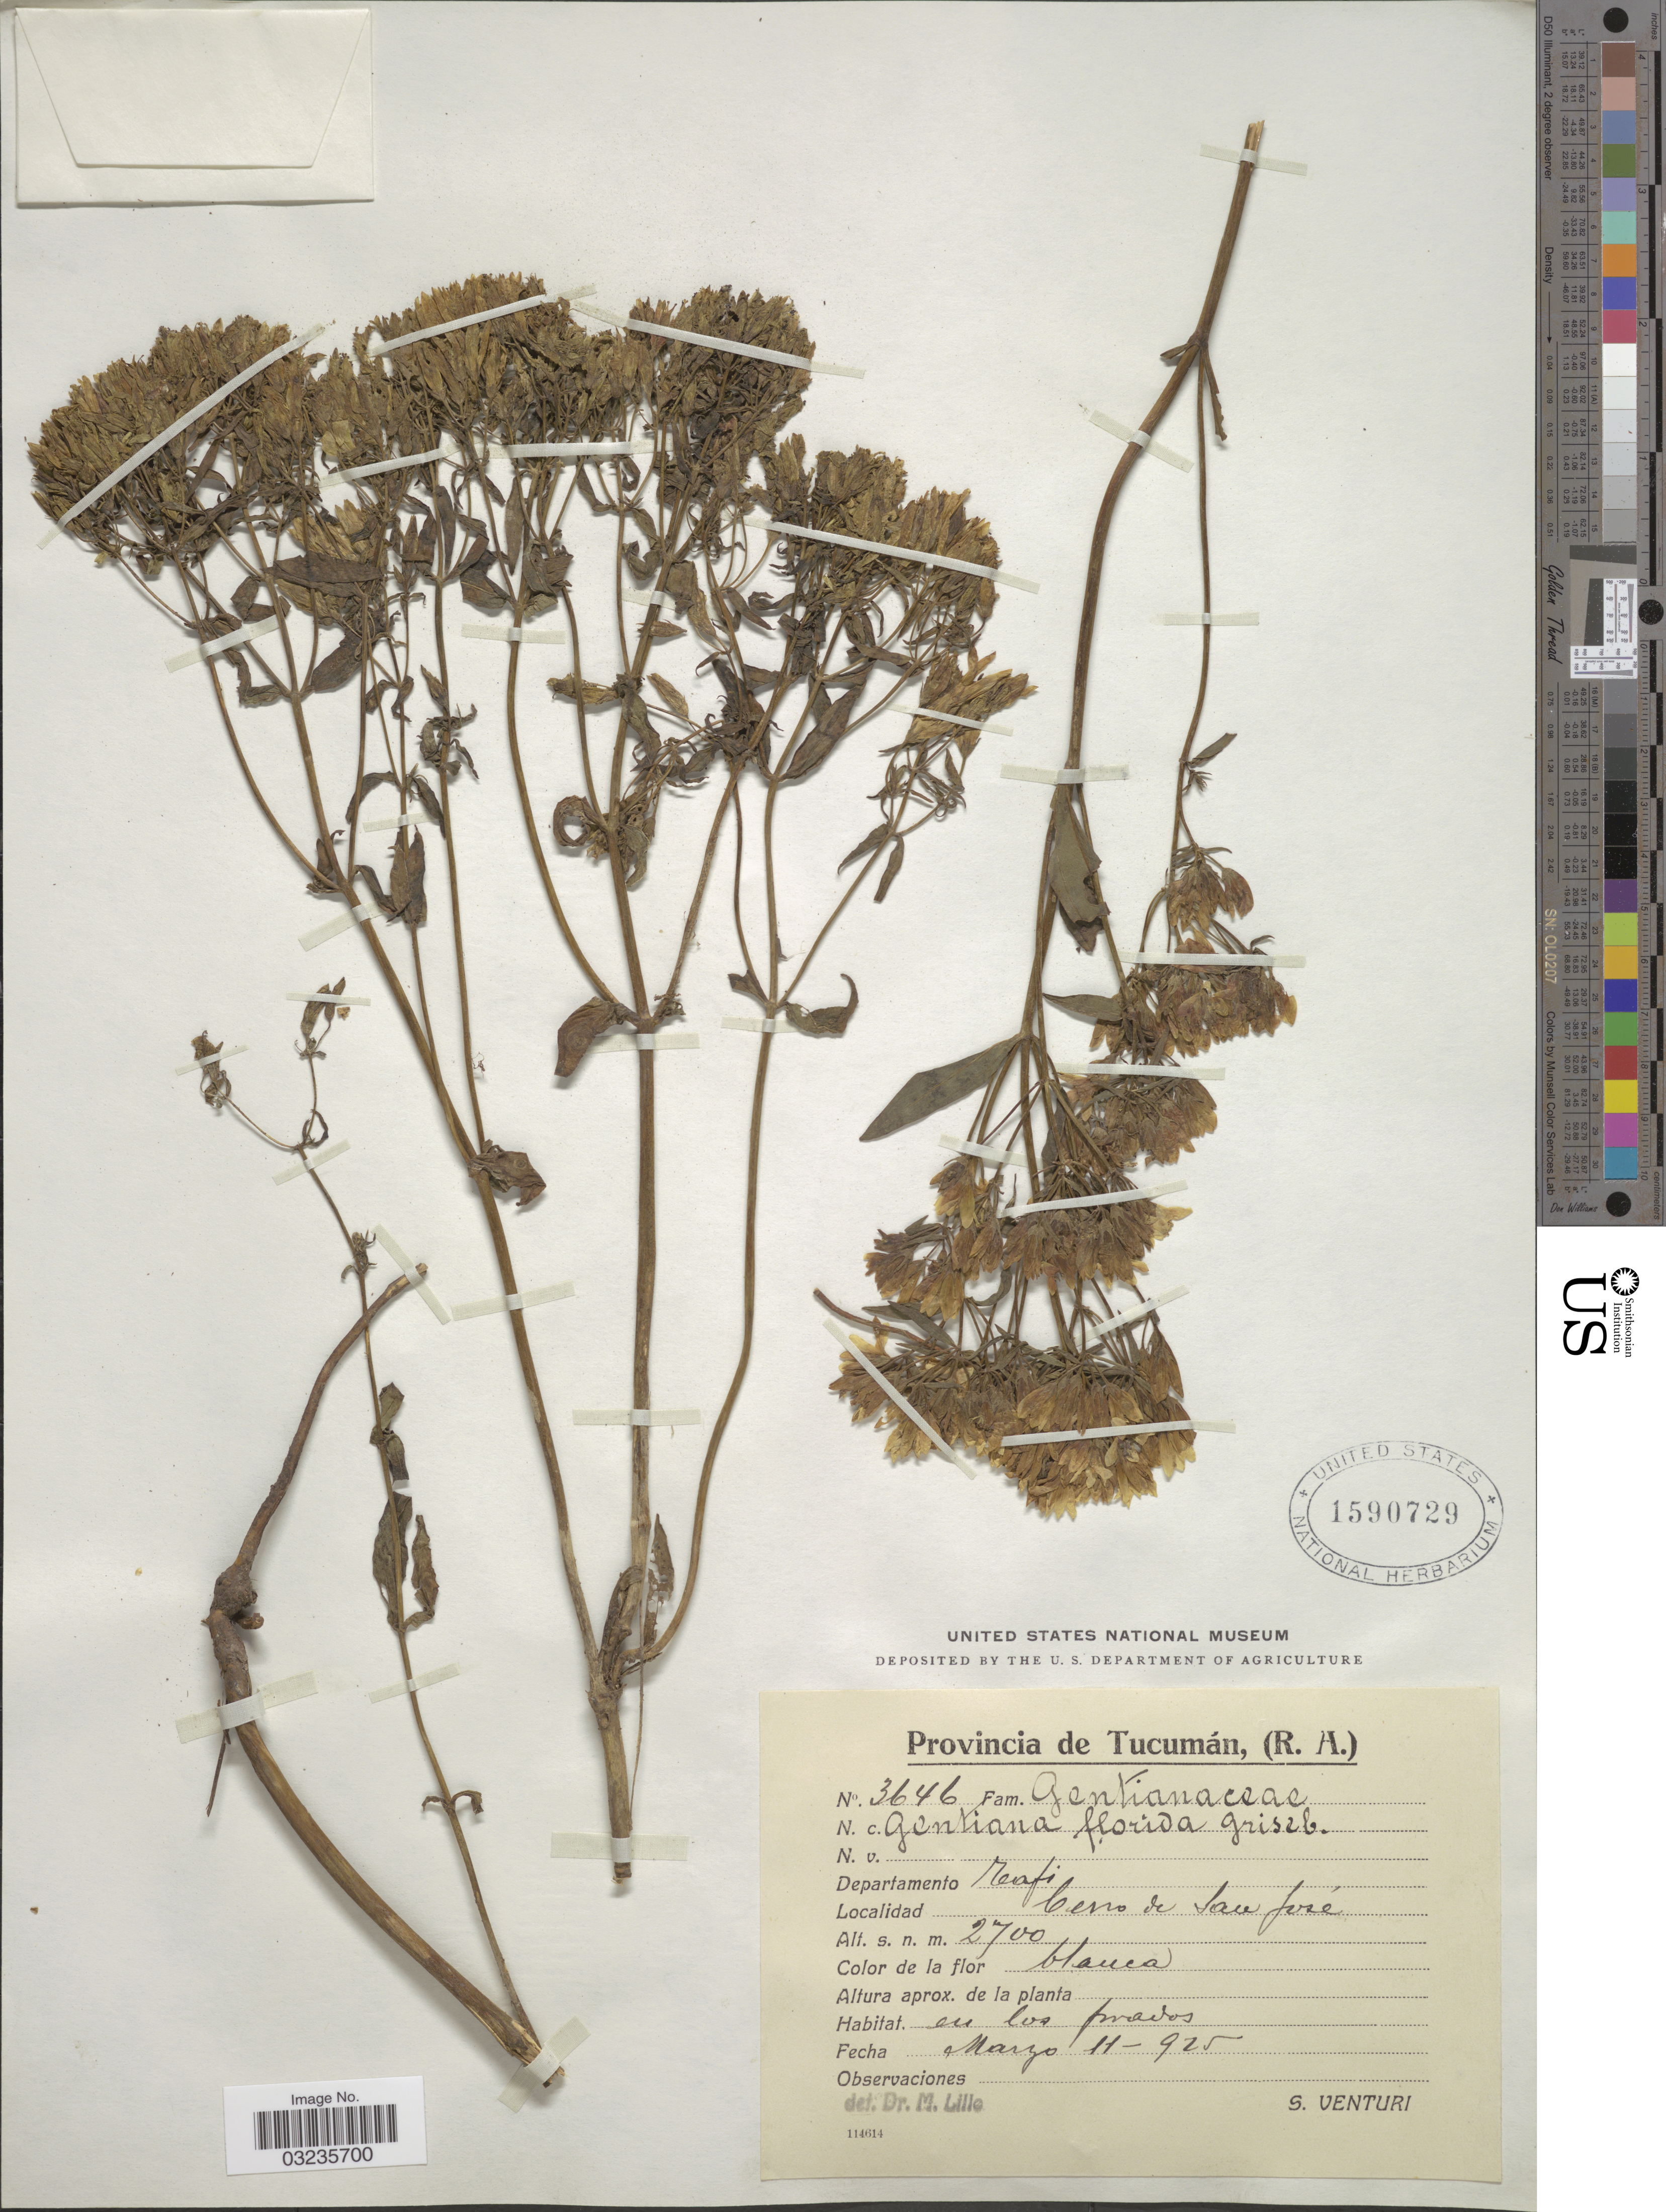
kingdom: Plantae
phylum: Tracheophyta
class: Magnoliopsida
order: Gentianales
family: Gentianaceae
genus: Gentiana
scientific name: Gentiana florida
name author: Griseb.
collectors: S. Venturi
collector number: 3646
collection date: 1925-03-11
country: Argentina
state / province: Tucuman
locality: Departamento Tafi. Cerro de San José.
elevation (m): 2700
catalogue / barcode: US 1590729